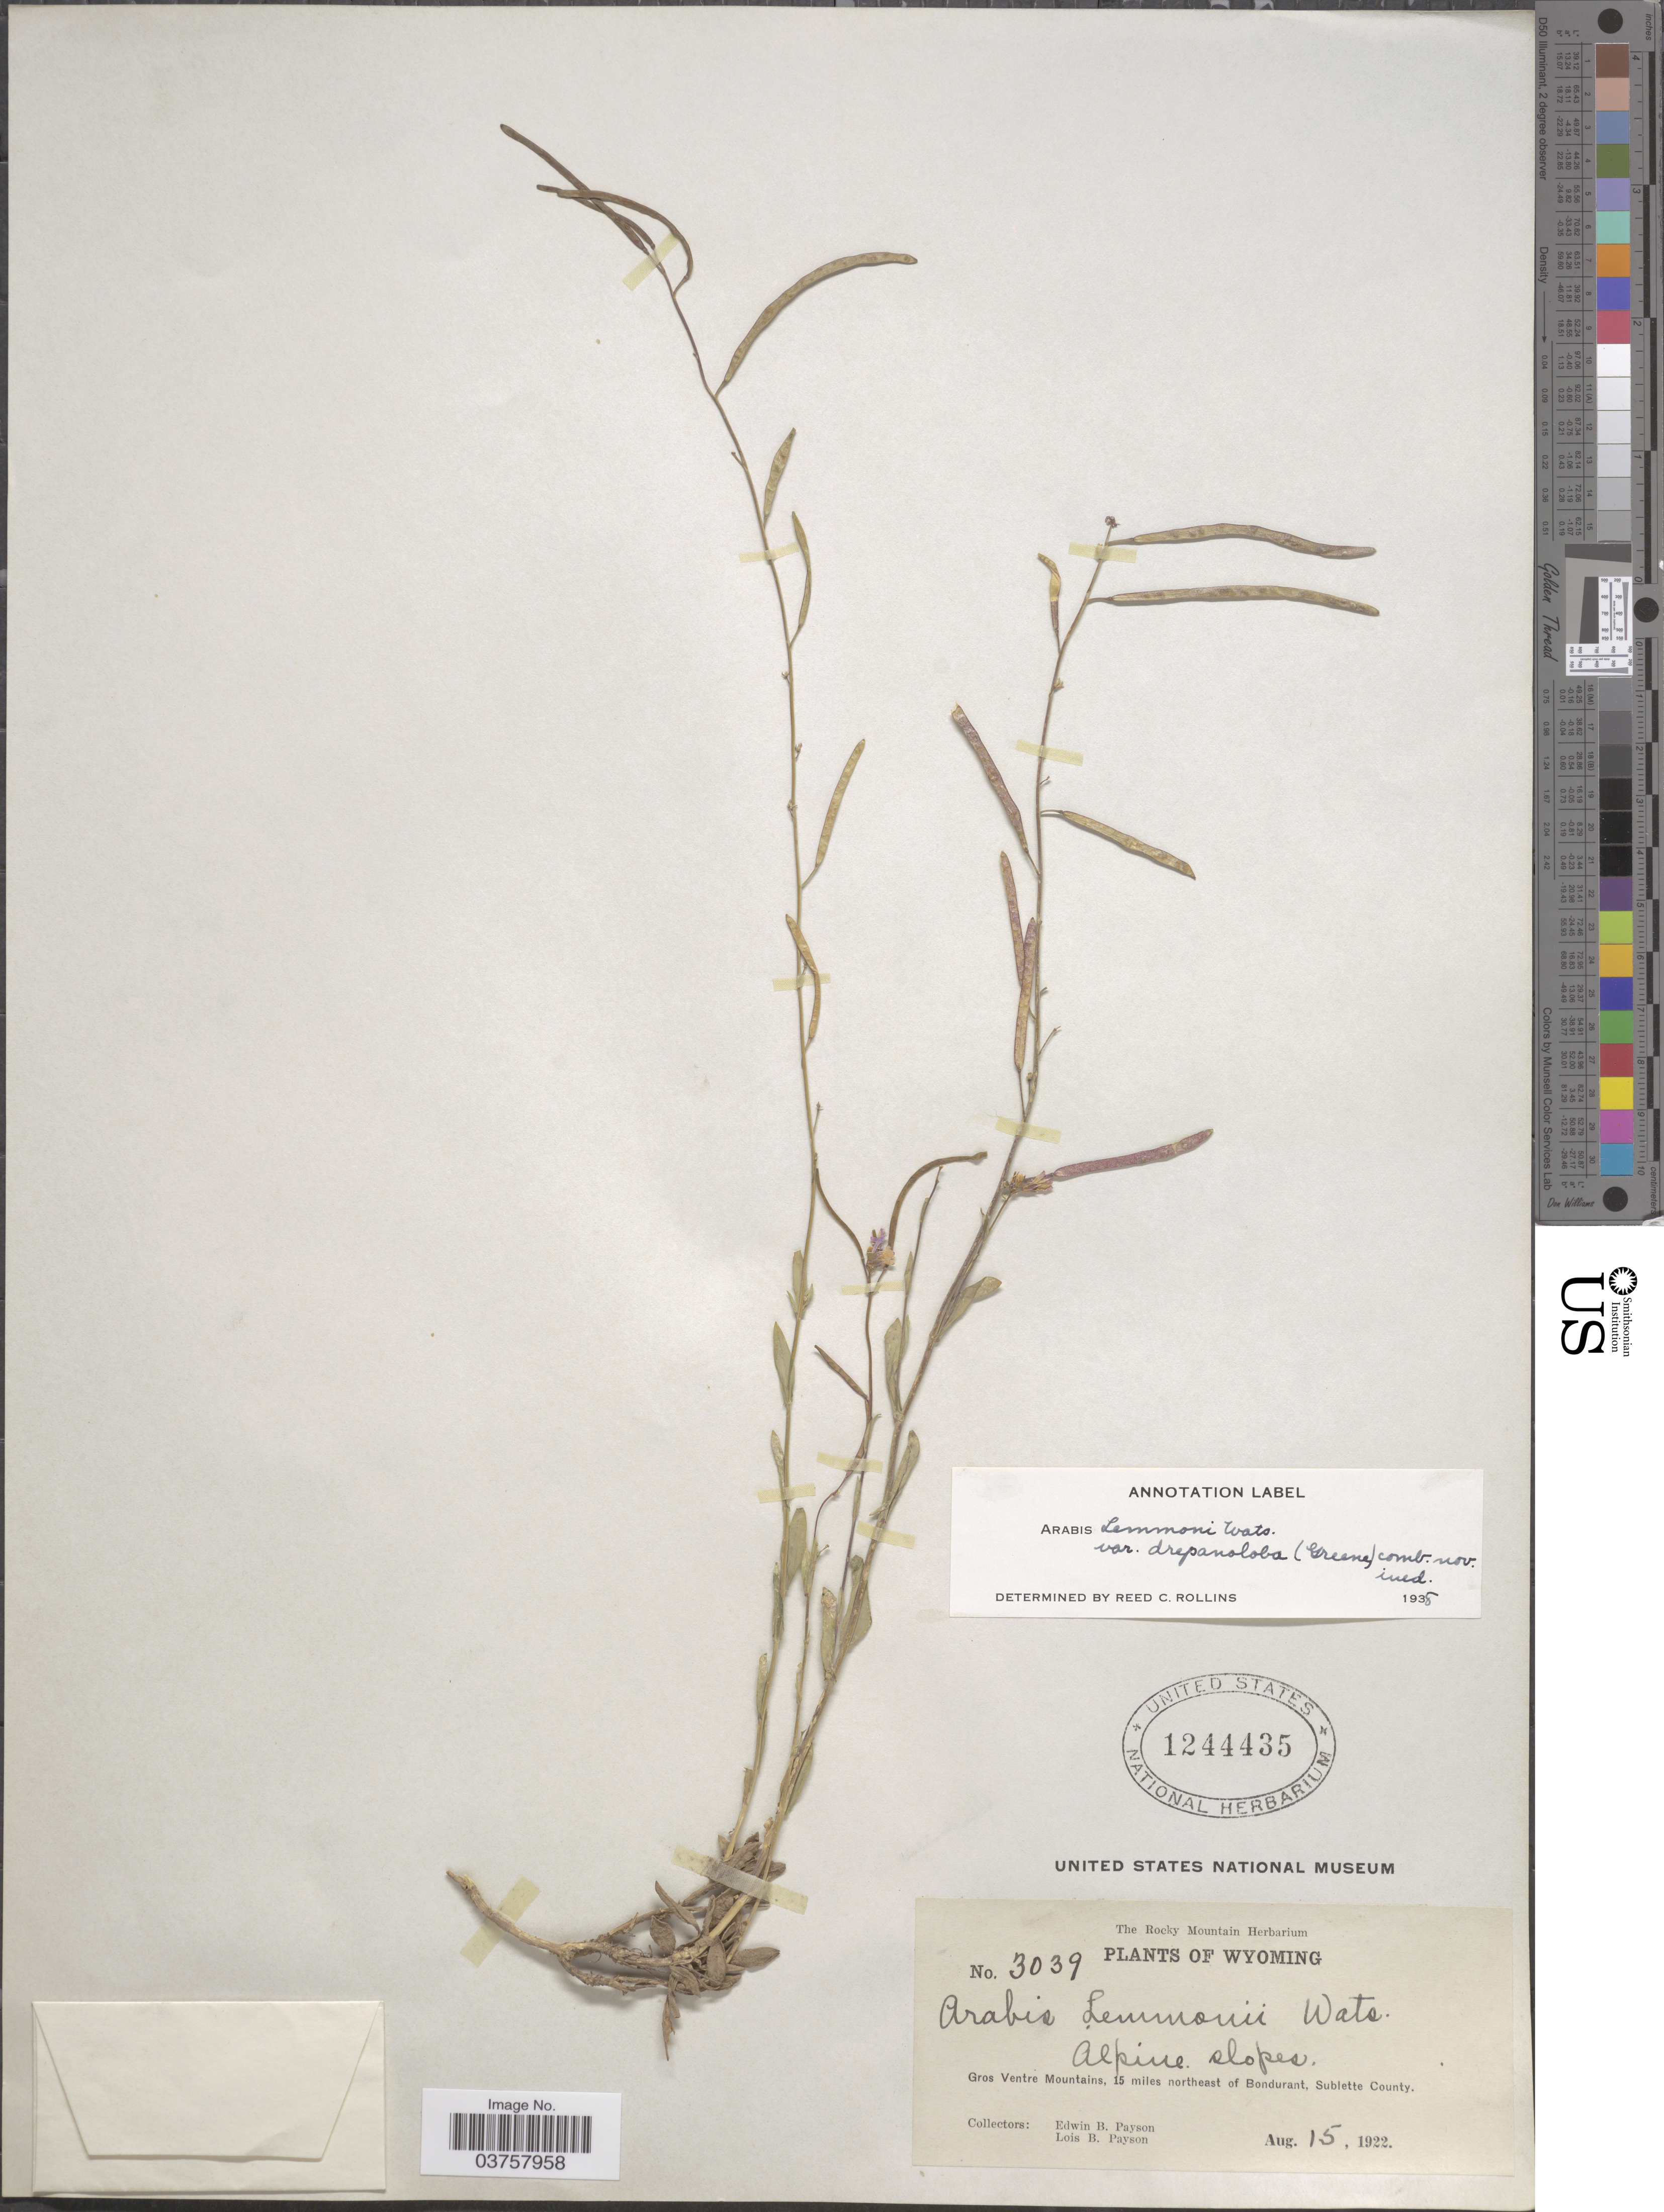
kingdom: Plantae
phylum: Tracheophyta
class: Magnoliopsida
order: Brassicales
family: Brassicaceae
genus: Arabis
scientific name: Arabis lemmonii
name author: S. Watson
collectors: E. B. Payson & L. Payson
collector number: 3039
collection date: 1922-08-15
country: United States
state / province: Wyoming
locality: Gros Ventre Mountains, 15 miles northeast of Bondurant, Sublette County.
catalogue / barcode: US 1244435